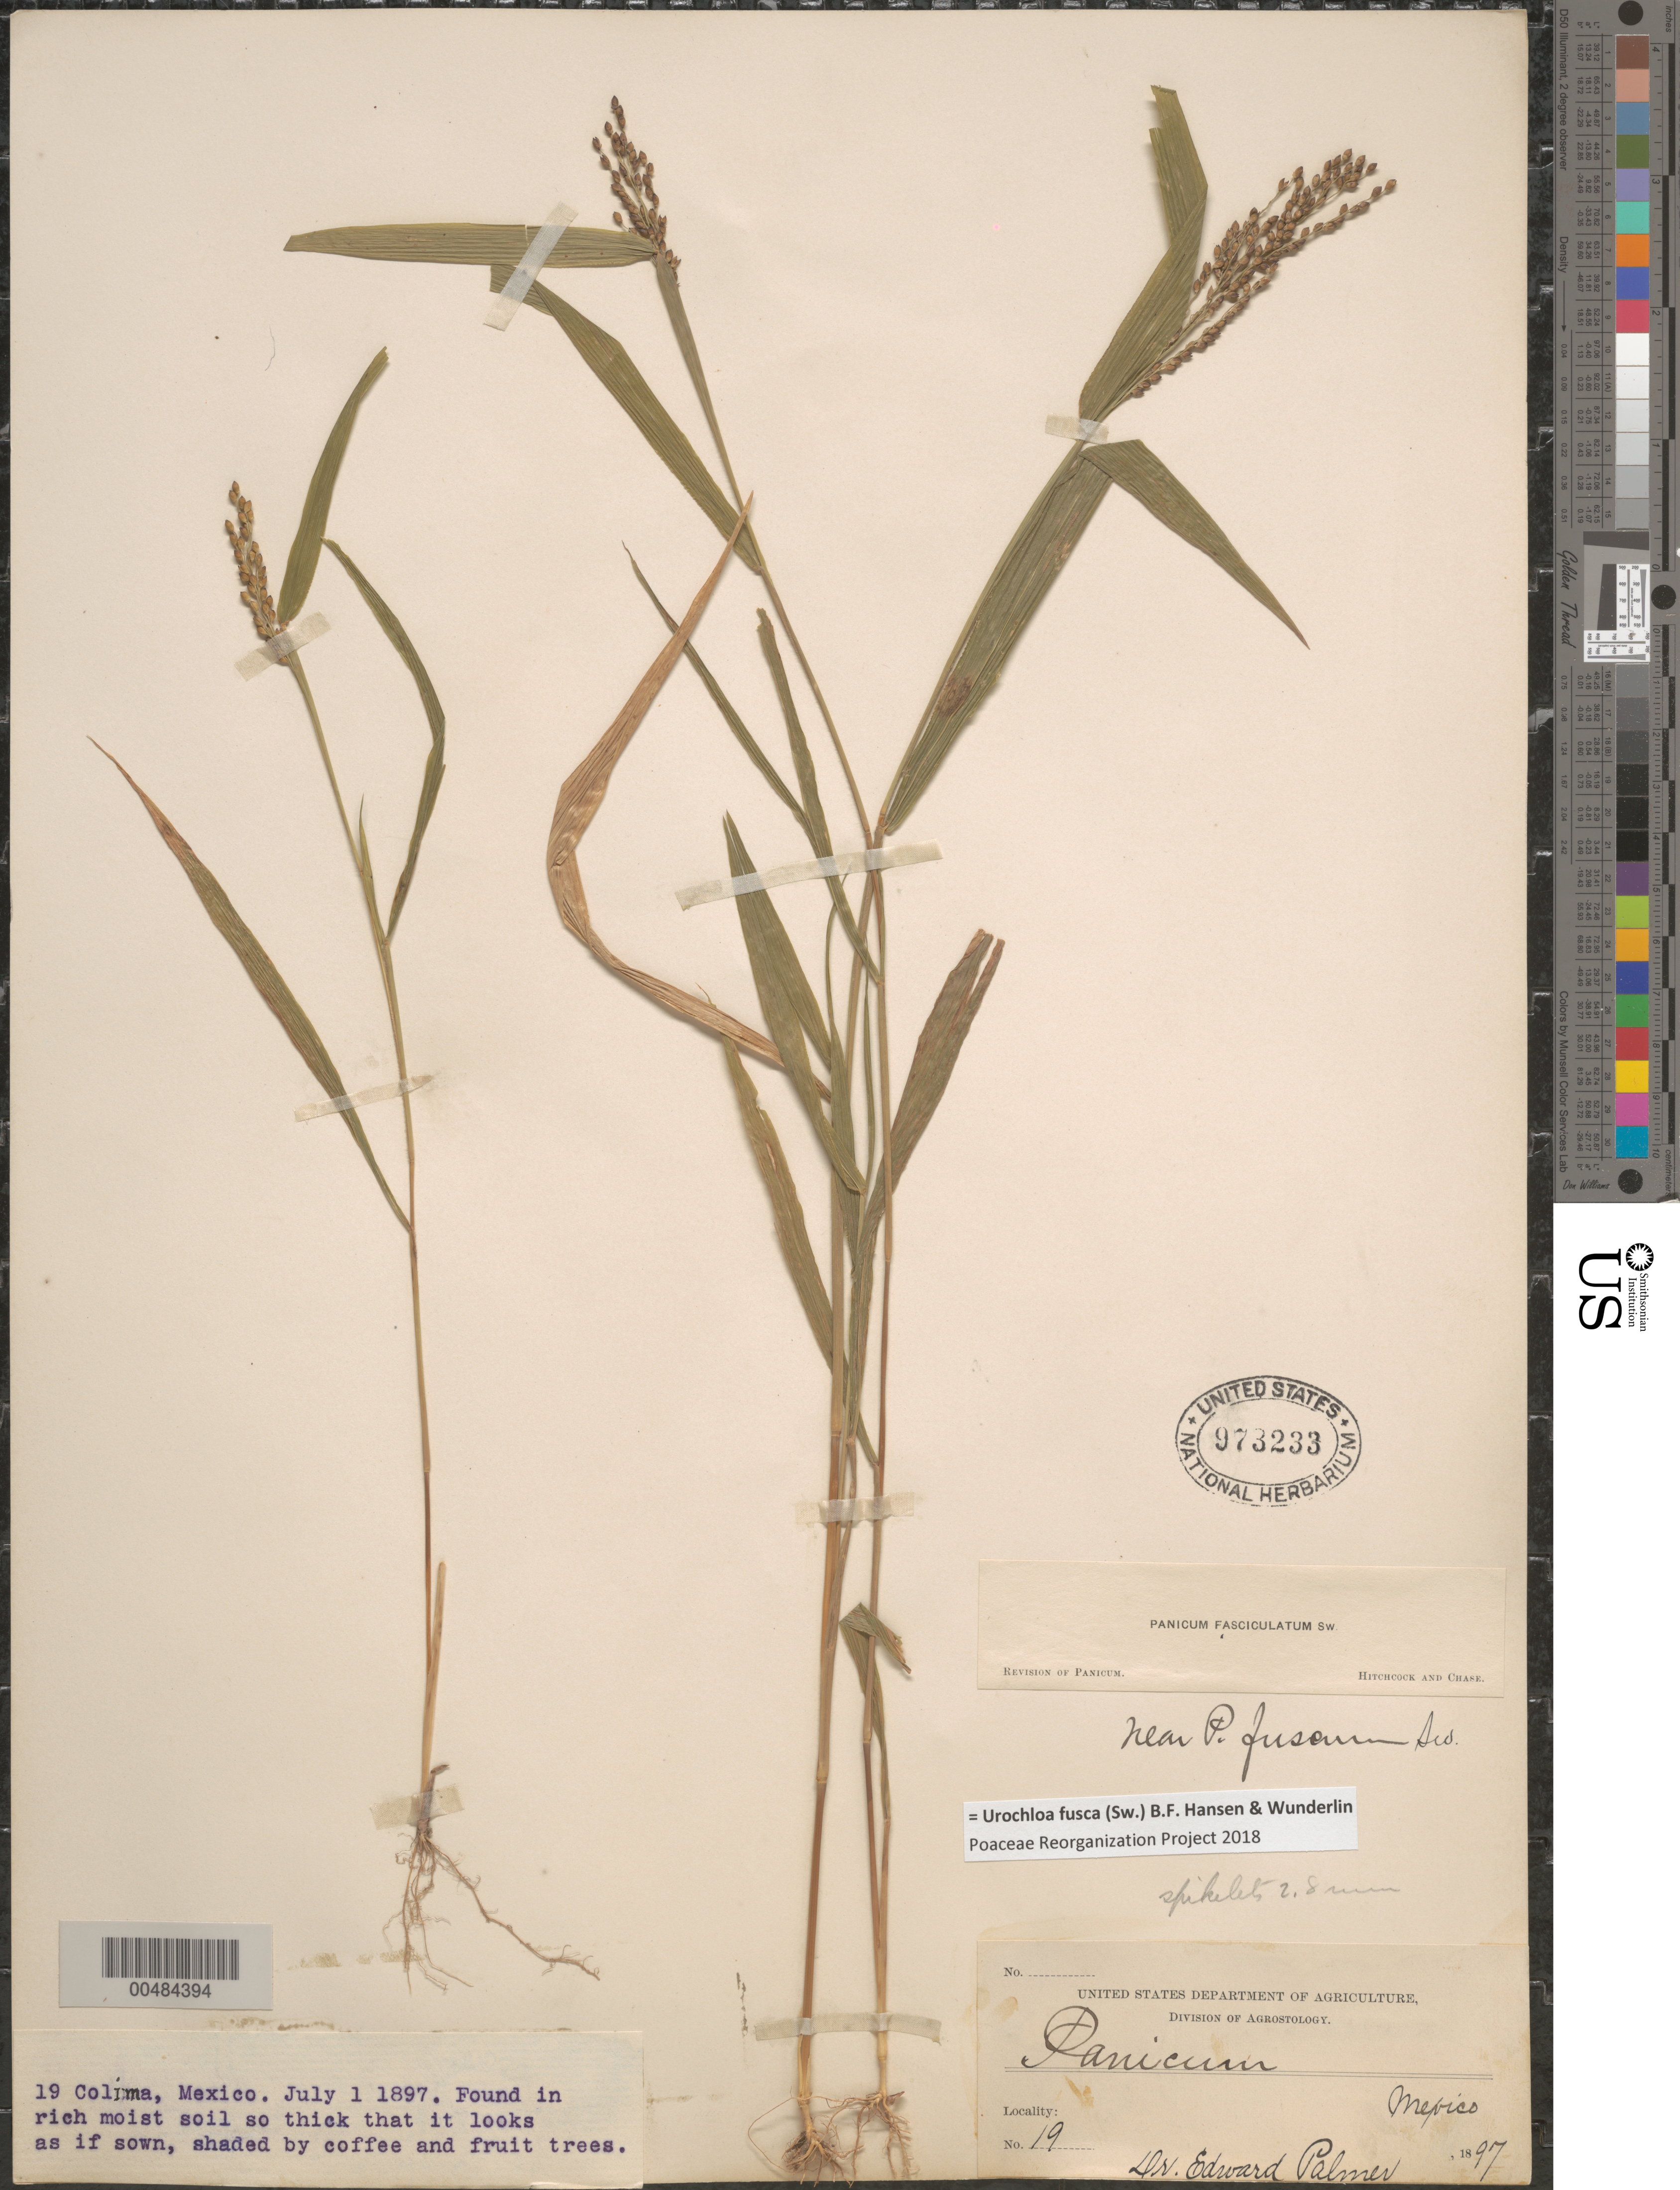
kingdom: Plantae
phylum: Tracheophyta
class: Liliopsida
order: Poales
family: Poaceae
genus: Brachiaria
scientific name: Brachiaria fasciculata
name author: (Sw.) Parodi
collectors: E. Palmer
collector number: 19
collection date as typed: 1 Jul 1897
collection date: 1897-07-01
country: Mexico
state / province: Colima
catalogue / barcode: US 973233